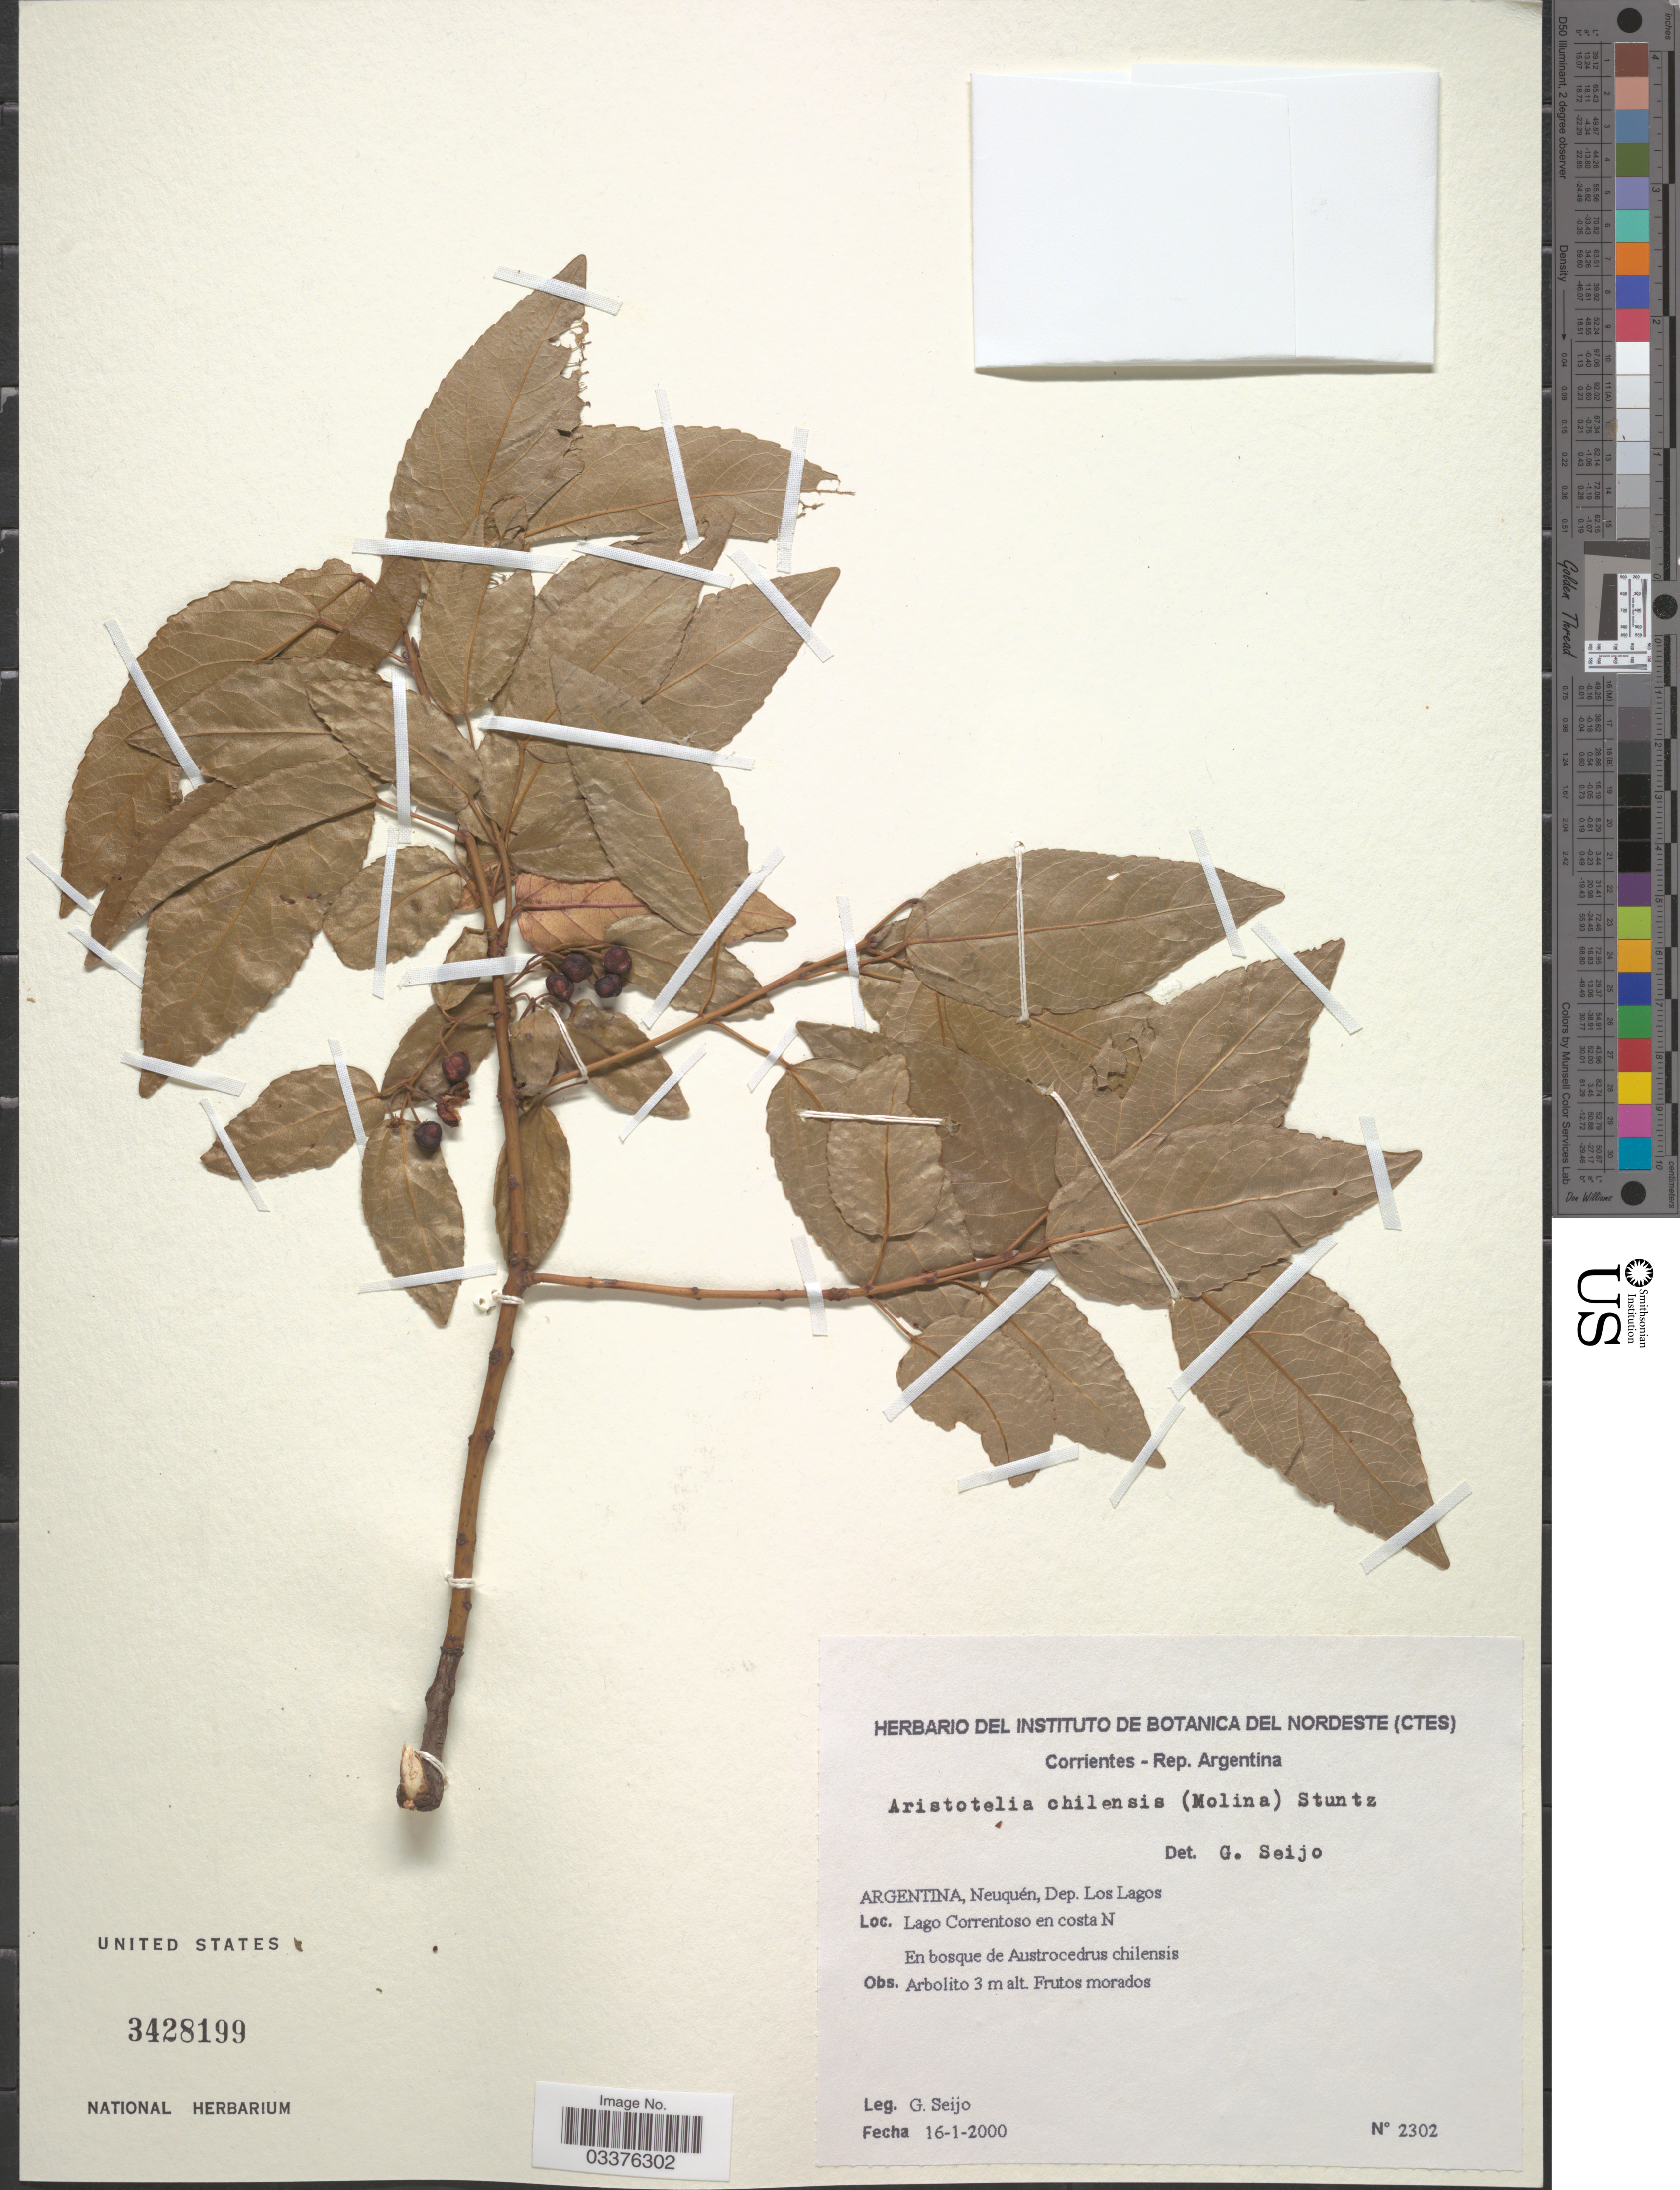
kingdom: Plantae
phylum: Tracheophyta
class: Magnoliopsida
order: Oxalidales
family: Elaeocarpaceae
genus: Aristotelia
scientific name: Aristotelia sp.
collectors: G. Seijo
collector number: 2302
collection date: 2000-01-16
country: Argentina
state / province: Corrientes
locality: Neuquén, Dep. Los Lagos. Lago Correntoso en costa N.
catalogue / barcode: US 3428199